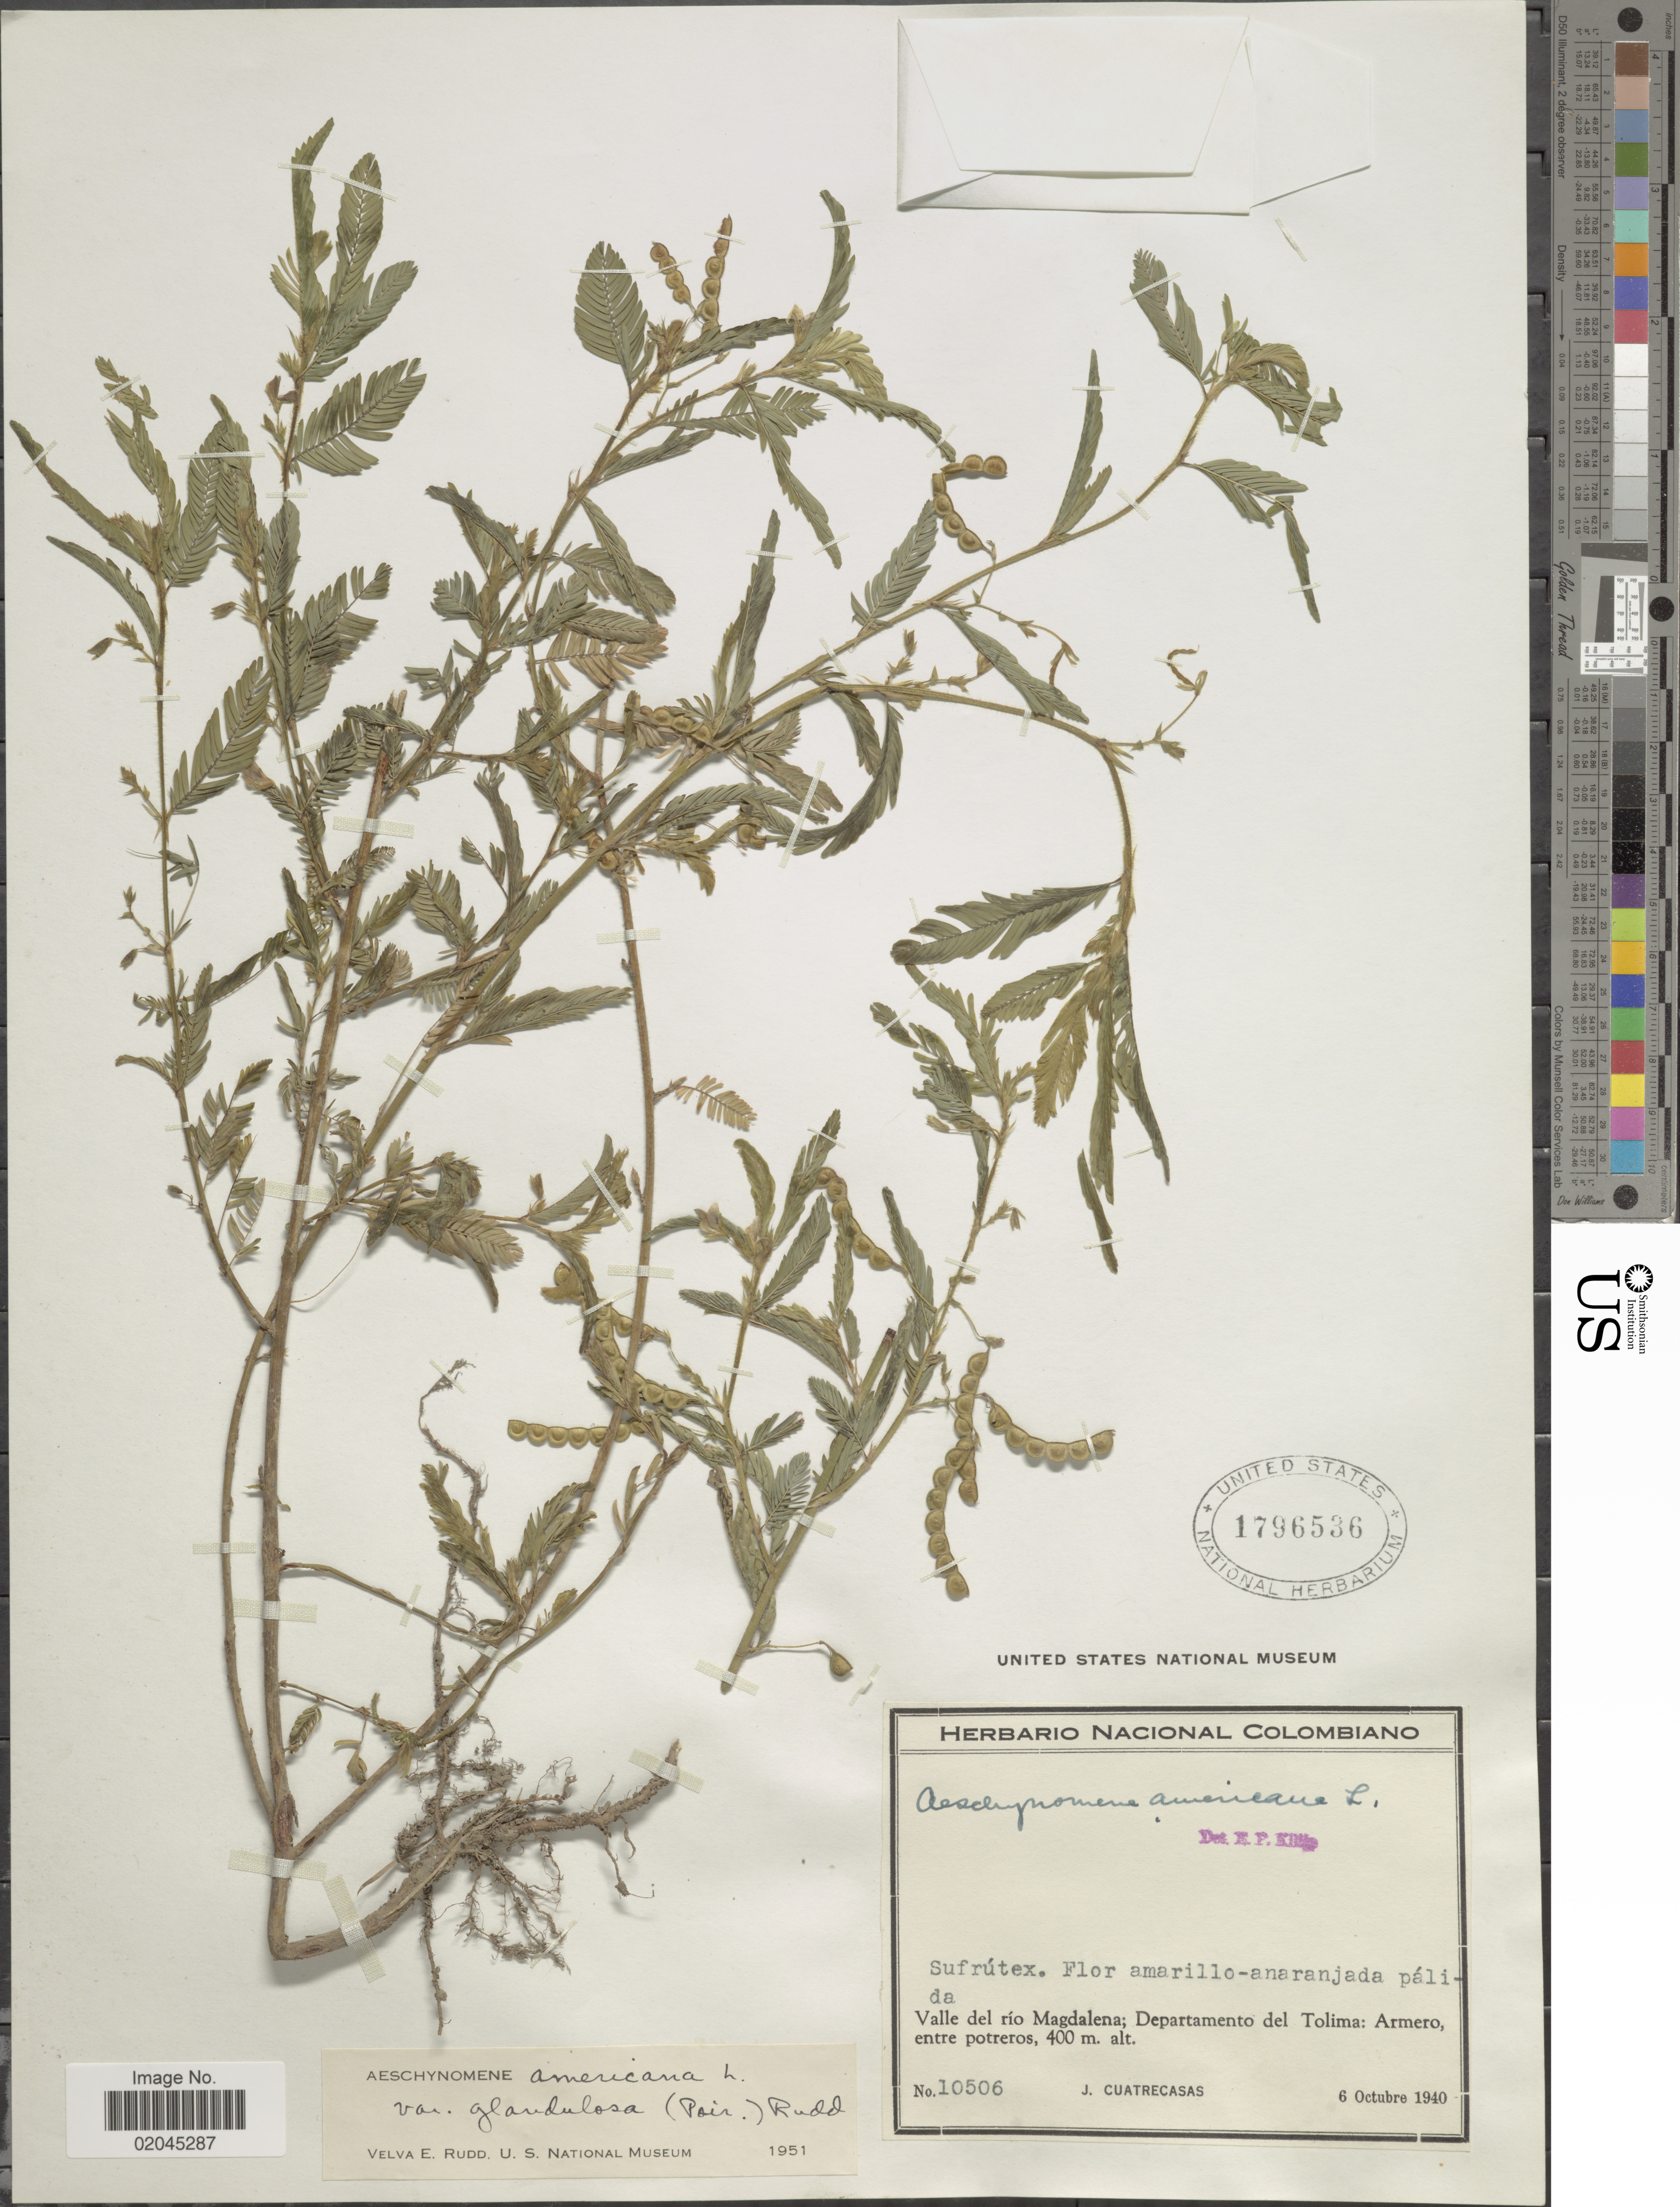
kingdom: Plantae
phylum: Tracheophyta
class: Magnoliopsida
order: Fabales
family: Fabaceae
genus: Aeschynomene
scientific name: Aeschynomene americana var. americana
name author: L.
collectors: J. Cuatrecasas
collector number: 10506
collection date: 1940-10-06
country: Colombia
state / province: Magdalena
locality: Valle del río Magdalena; Department of Tolima: Armero, entre potreros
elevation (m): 400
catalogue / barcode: US 1796536